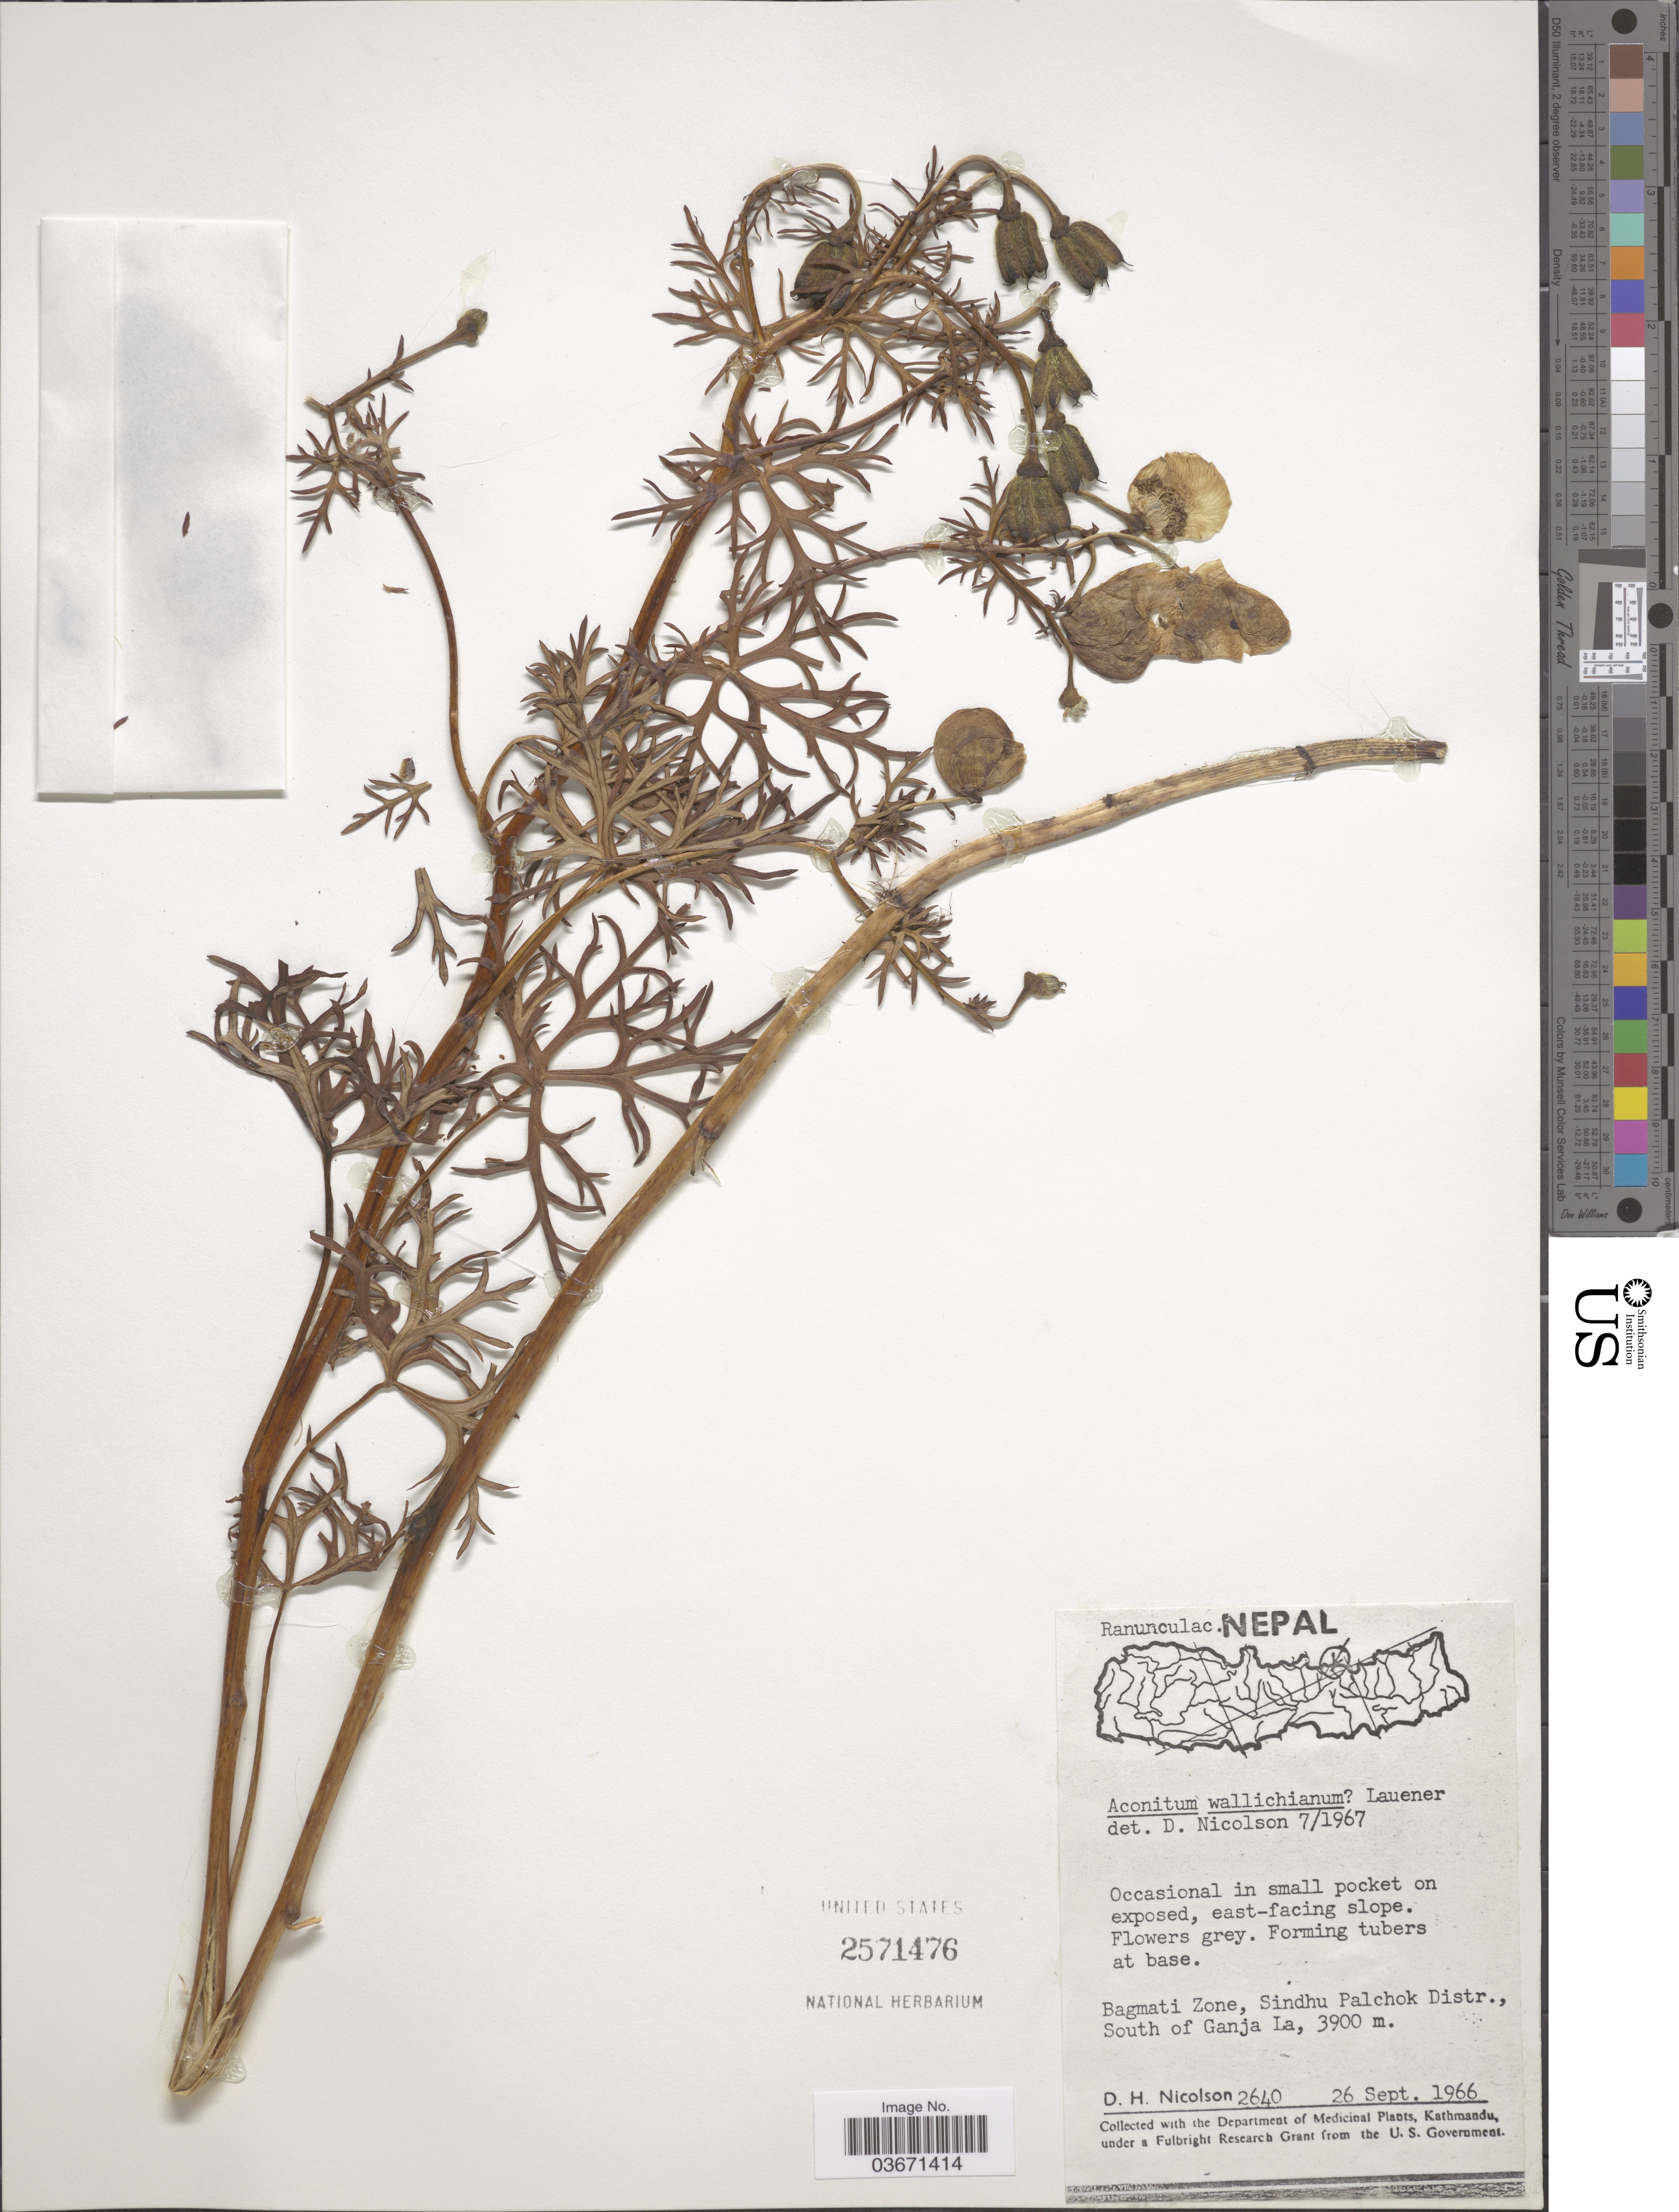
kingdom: Plantae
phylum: Tracheophyta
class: Magnoliopsida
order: Ranunculales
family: Ranunculaceae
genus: Aconitum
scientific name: Aconitum wallichianum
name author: Lauener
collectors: D. H. Nicolson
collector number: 2640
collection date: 1966-09-26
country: Nepal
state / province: Bagmati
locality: Bagmati Zone, Sindhu Palchok Distr., South of Ganja La.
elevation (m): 3900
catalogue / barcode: US 2571476